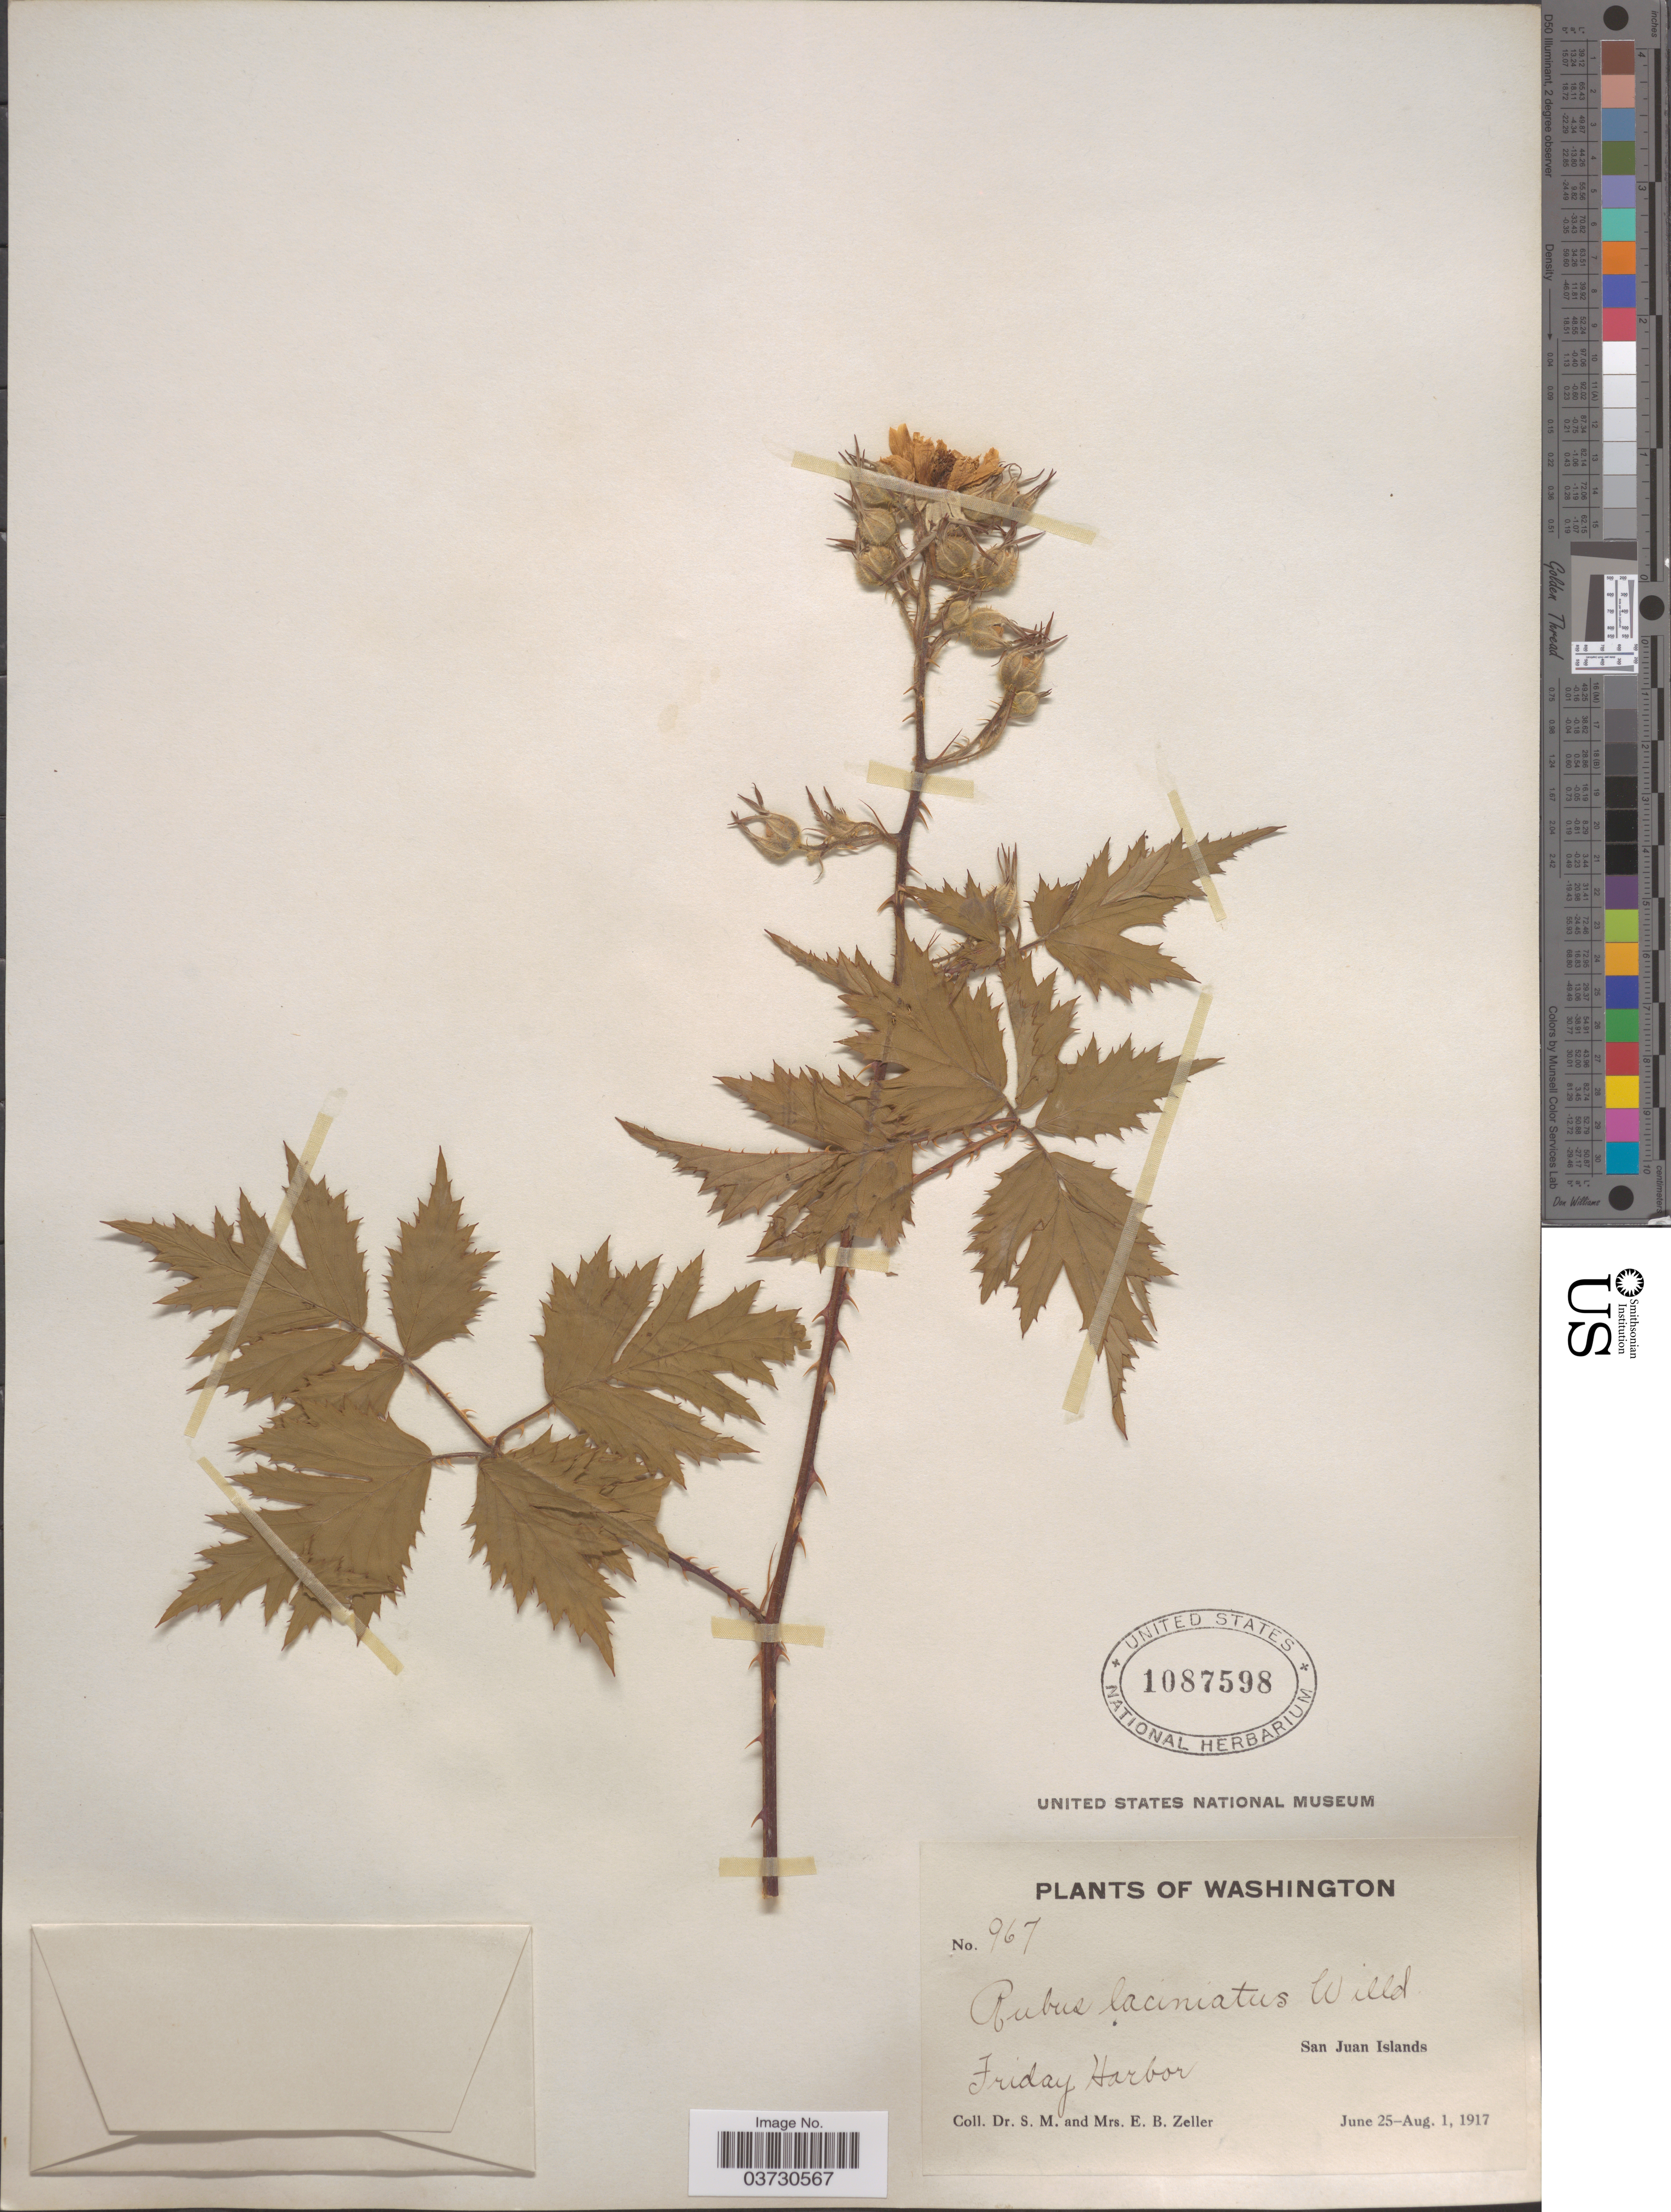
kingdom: Plantae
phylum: Tracheophyta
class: Magnoliopsida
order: Rosales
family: Rosaceae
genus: Rubus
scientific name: Rubus laciniatus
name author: Willd.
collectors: S. Zeller & E. Zeller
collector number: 967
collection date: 1917-06-25/1917-08-01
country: United States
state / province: Washington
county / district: San Juan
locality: San Juan Islands. Friday Harbor.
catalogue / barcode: US 1087598